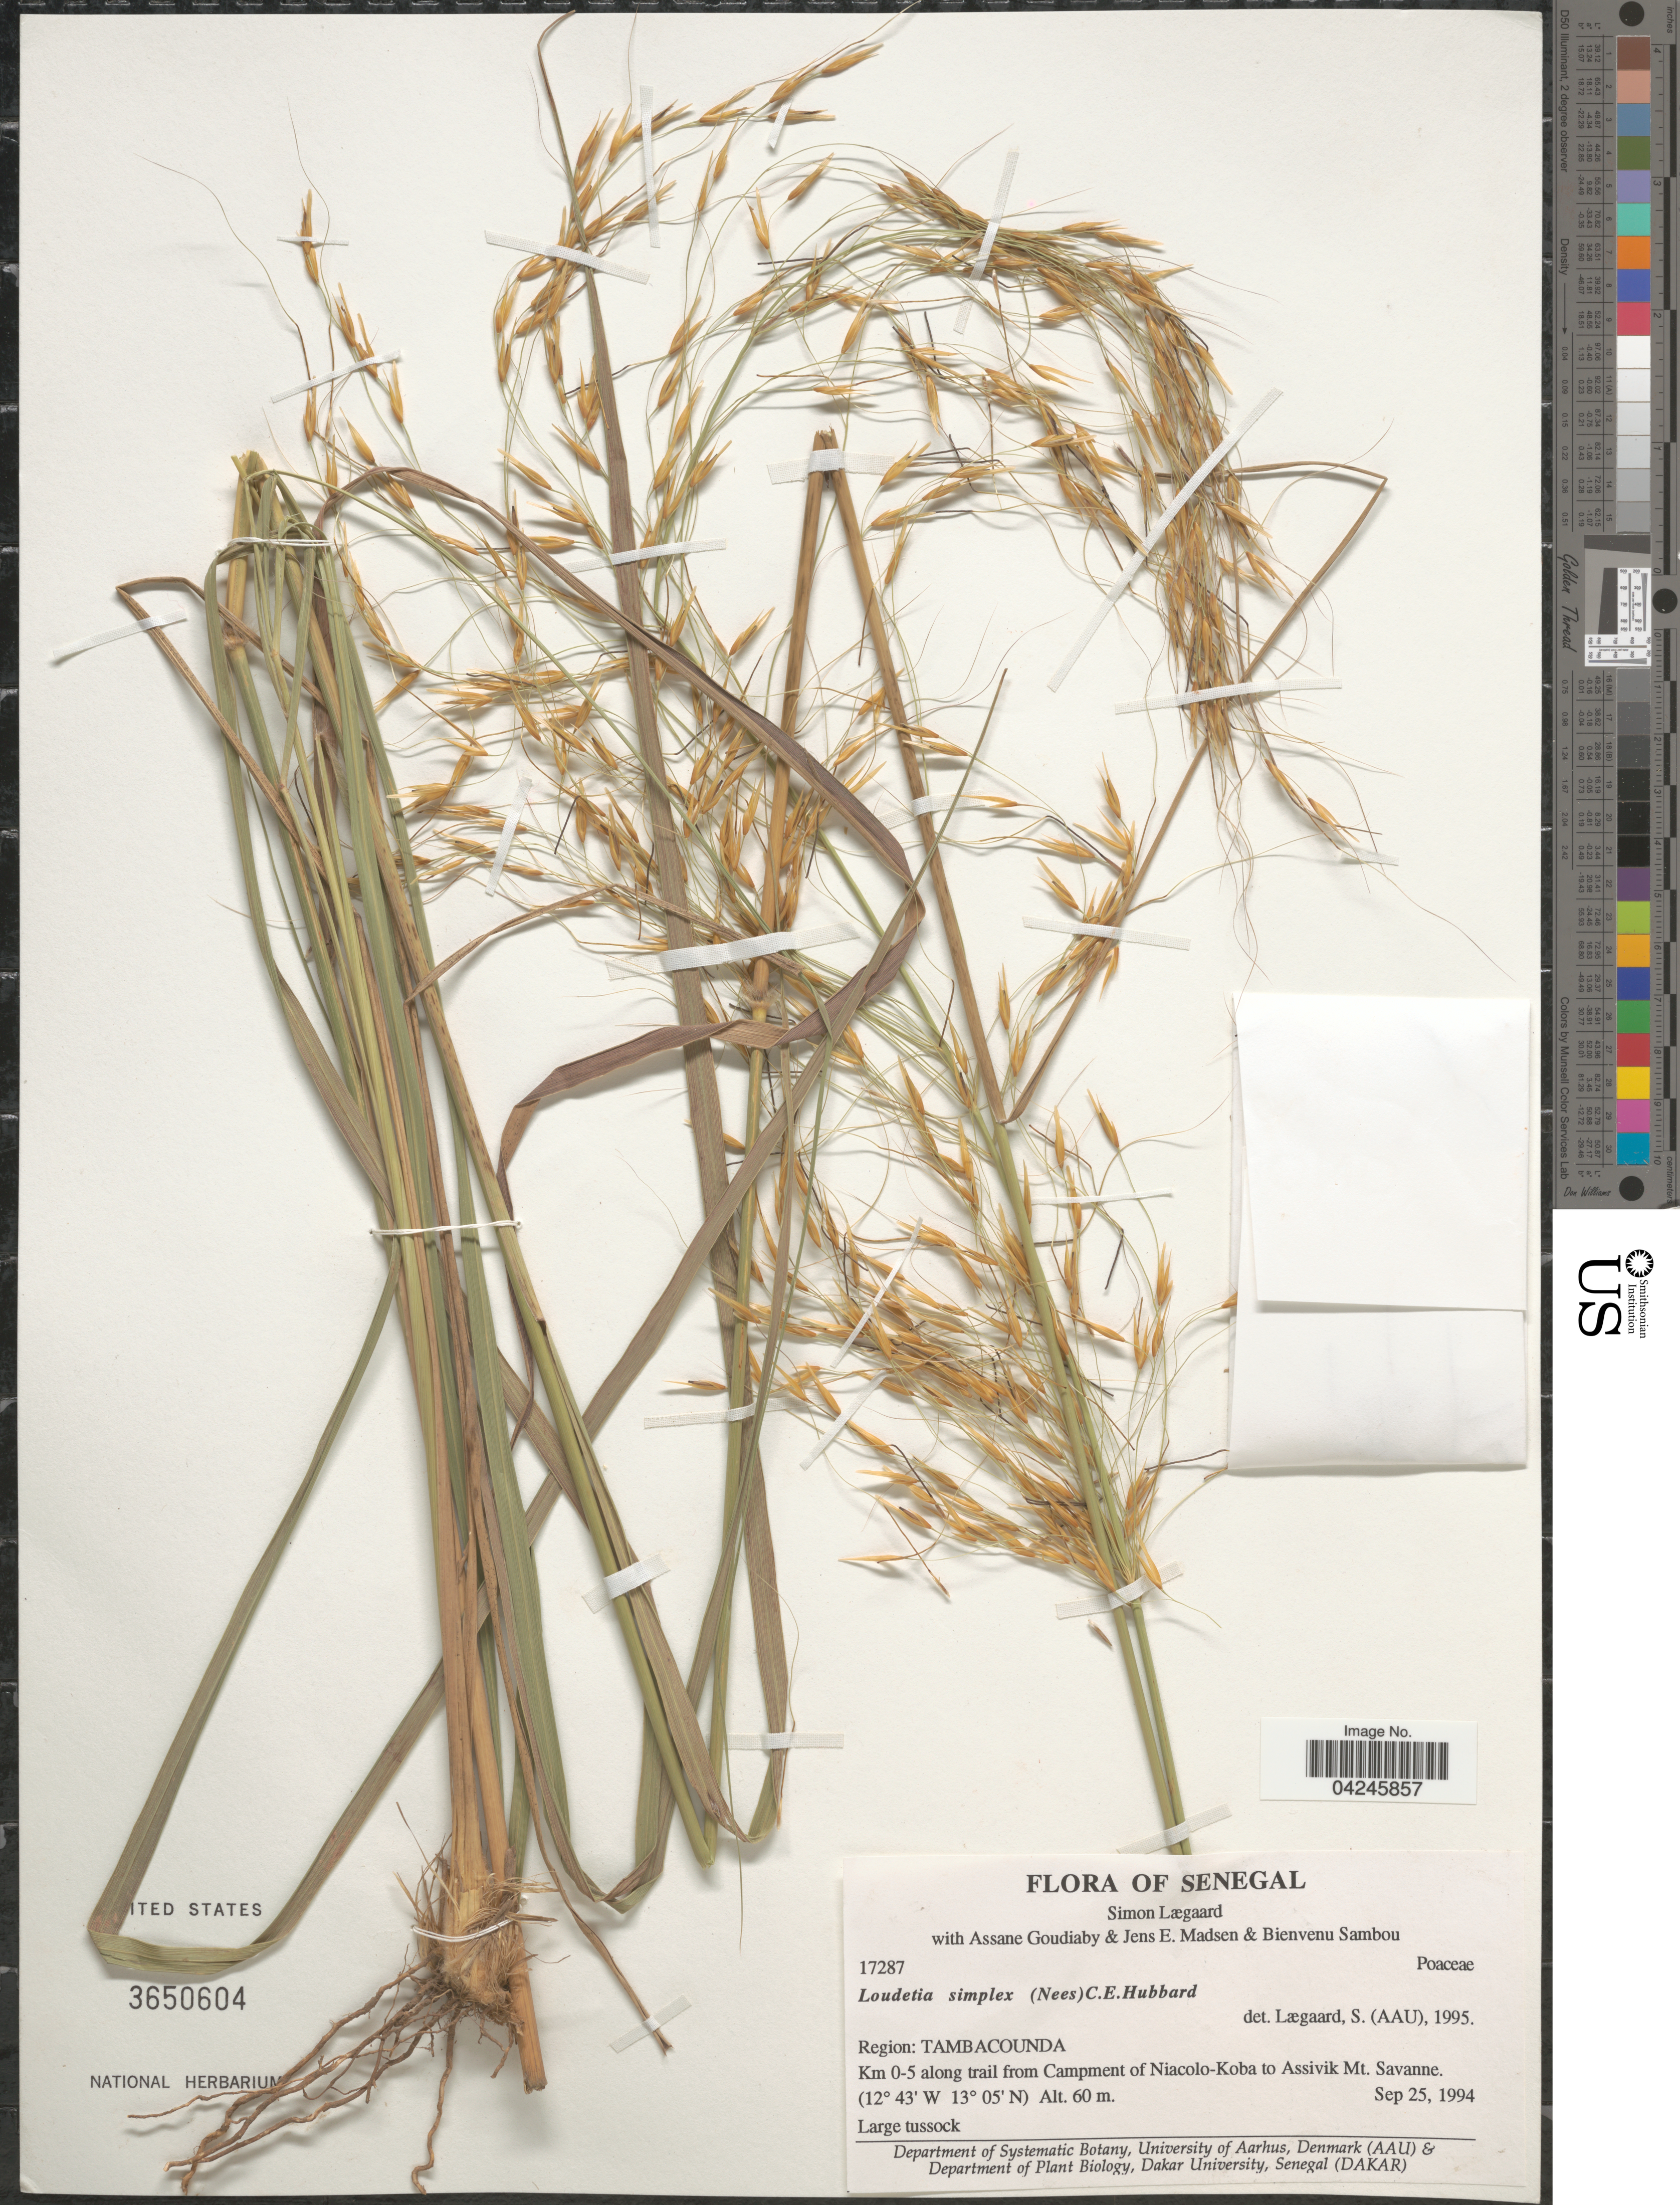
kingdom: Plantae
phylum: Tracheophyta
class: Liliopsida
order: Poales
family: Poaceae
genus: Loudetia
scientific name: Loudetia simplex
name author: (Nees) C.E. Hubb.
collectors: S. Lægaard, A. Goudiaby, J. E. Madsen & B. Sambou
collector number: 17287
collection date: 1994-09-25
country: Senegal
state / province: Tambacounda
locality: Region: Tambacounda. Km 0-5 along trail from Campment of Niacolo-Koba to Assivik Mt. Savanne.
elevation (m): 60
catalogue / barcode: US 3650604